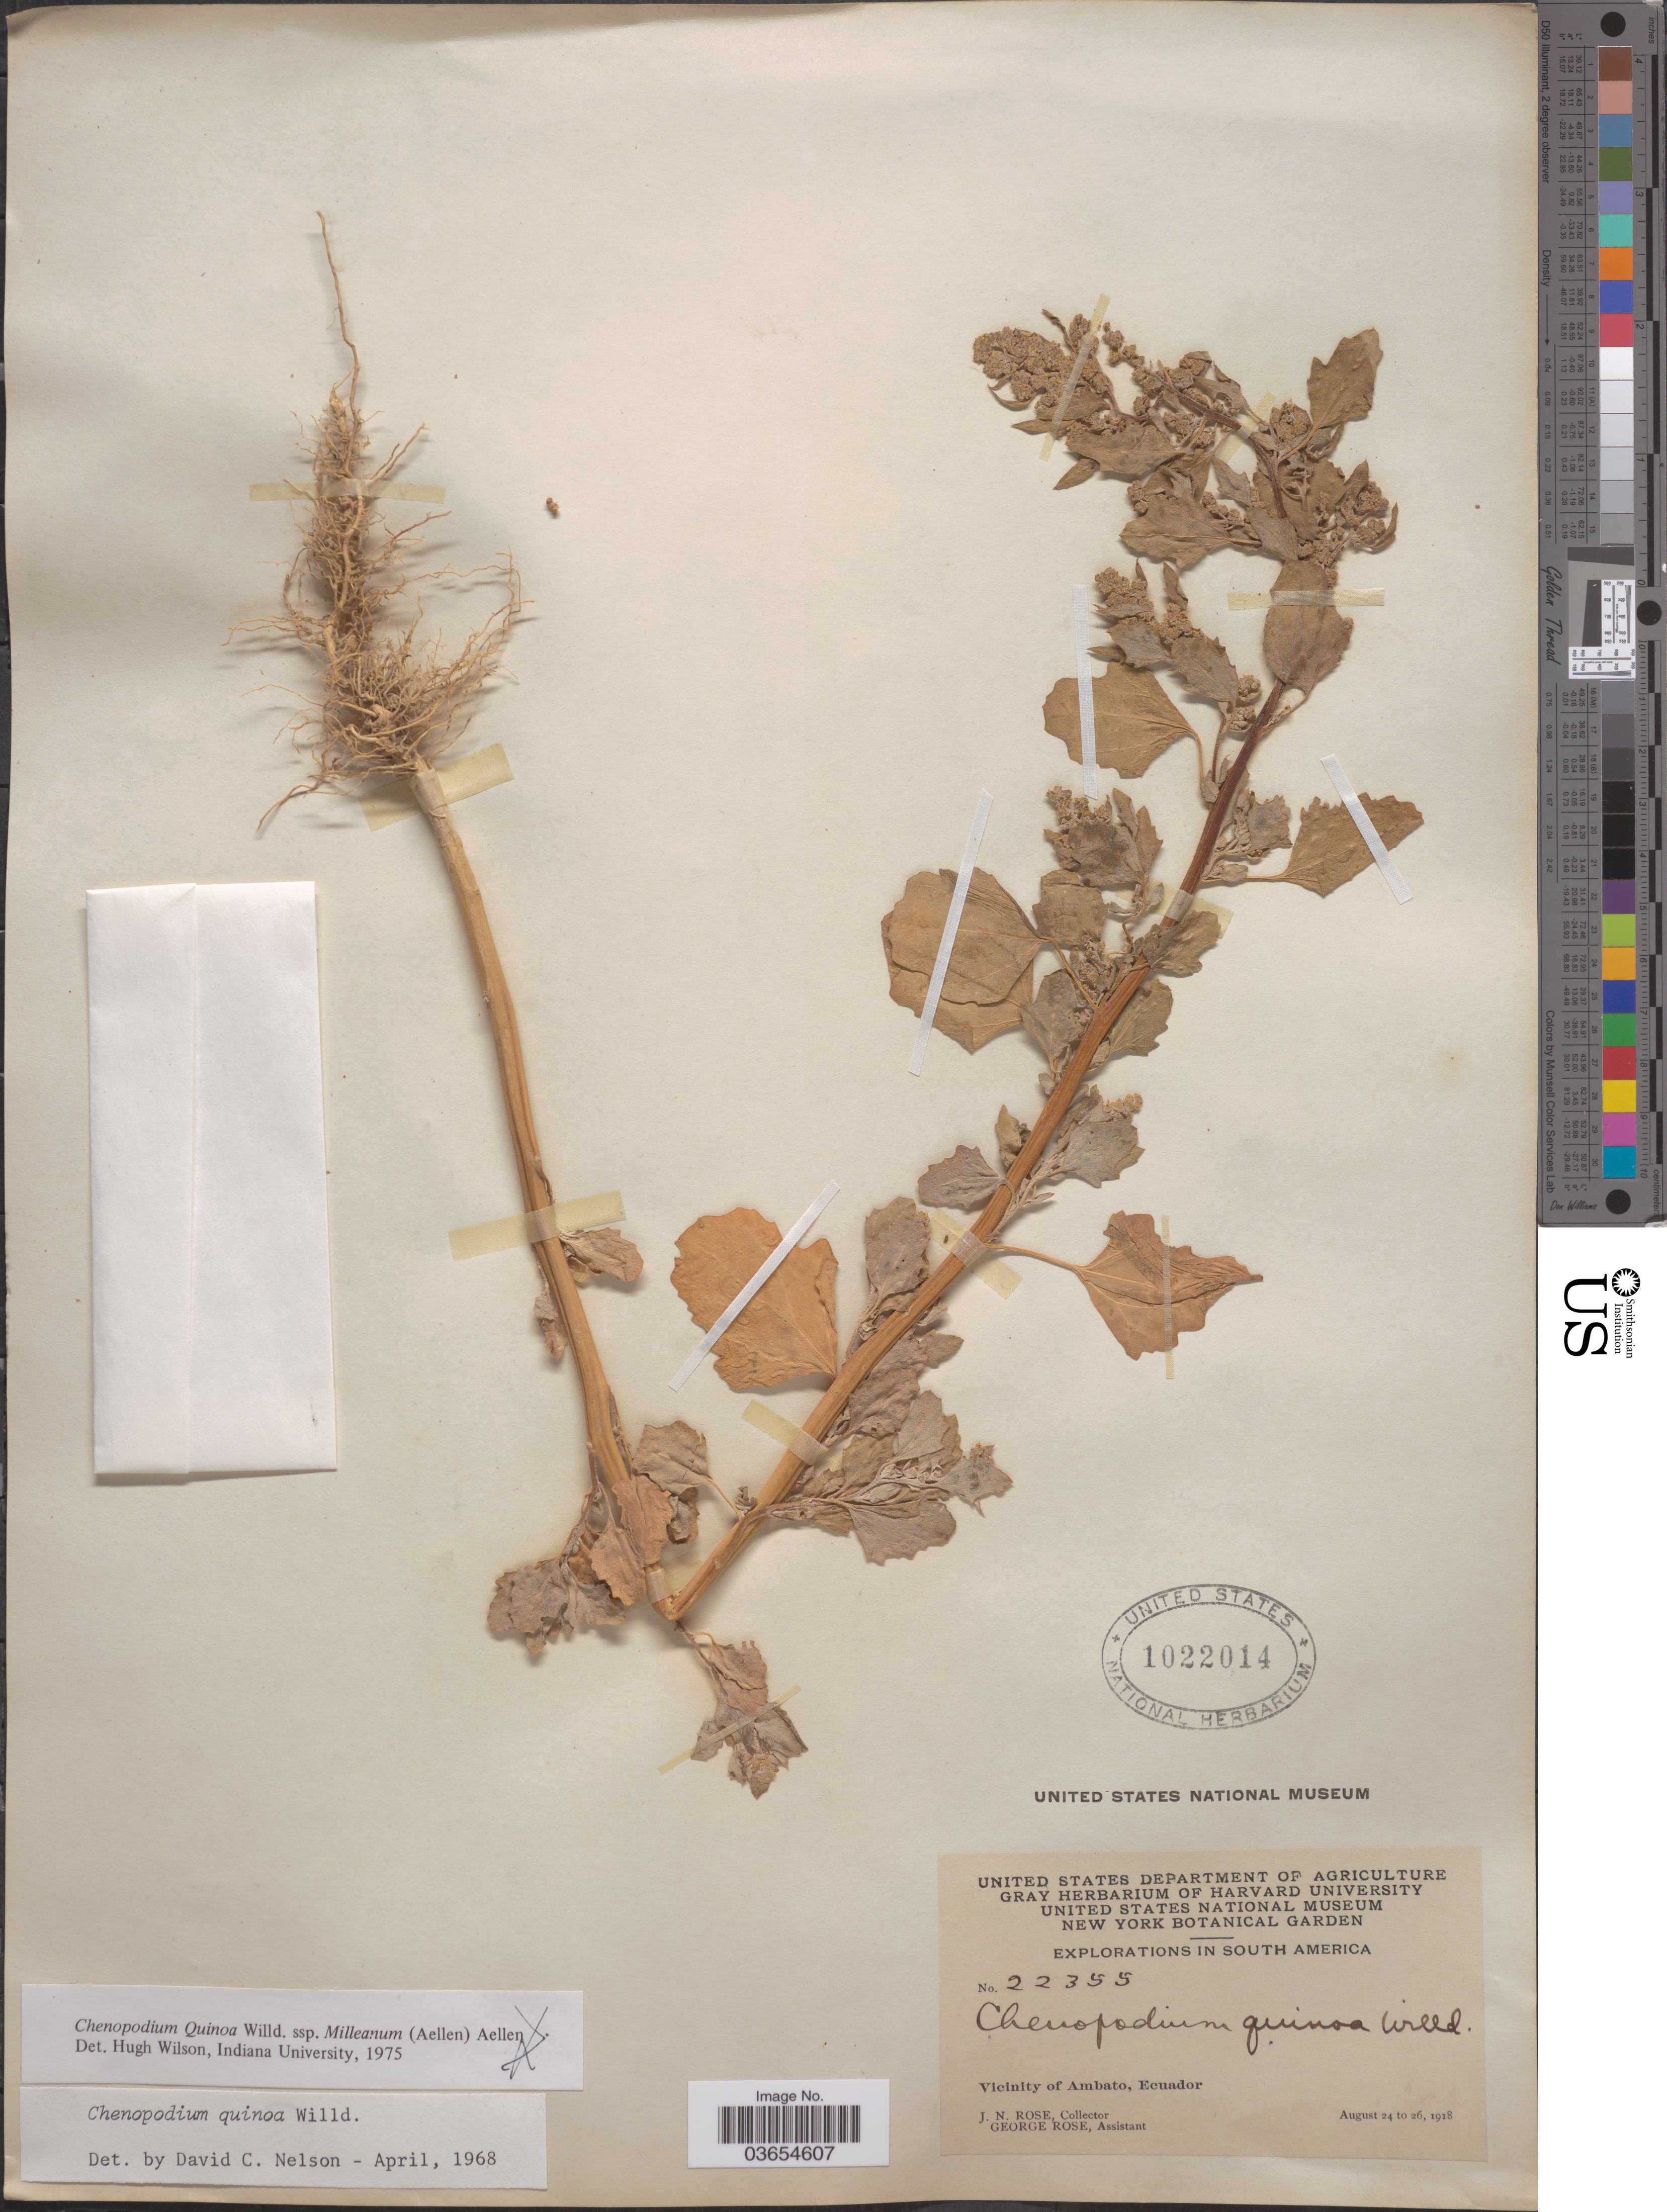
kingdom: Plantae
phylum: Tracheophyta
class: Magnoliopsida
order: Caryophyllales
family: Amaranthaceae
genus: Chenopodium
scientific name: Chenopodium quinoa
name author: Willd.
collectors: J. N. Rose & G. Rose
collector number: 22355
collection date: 1918-08-24/1918-08-26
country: Ecuador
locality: Vicinity of Ambato.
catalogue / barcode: US 1022014